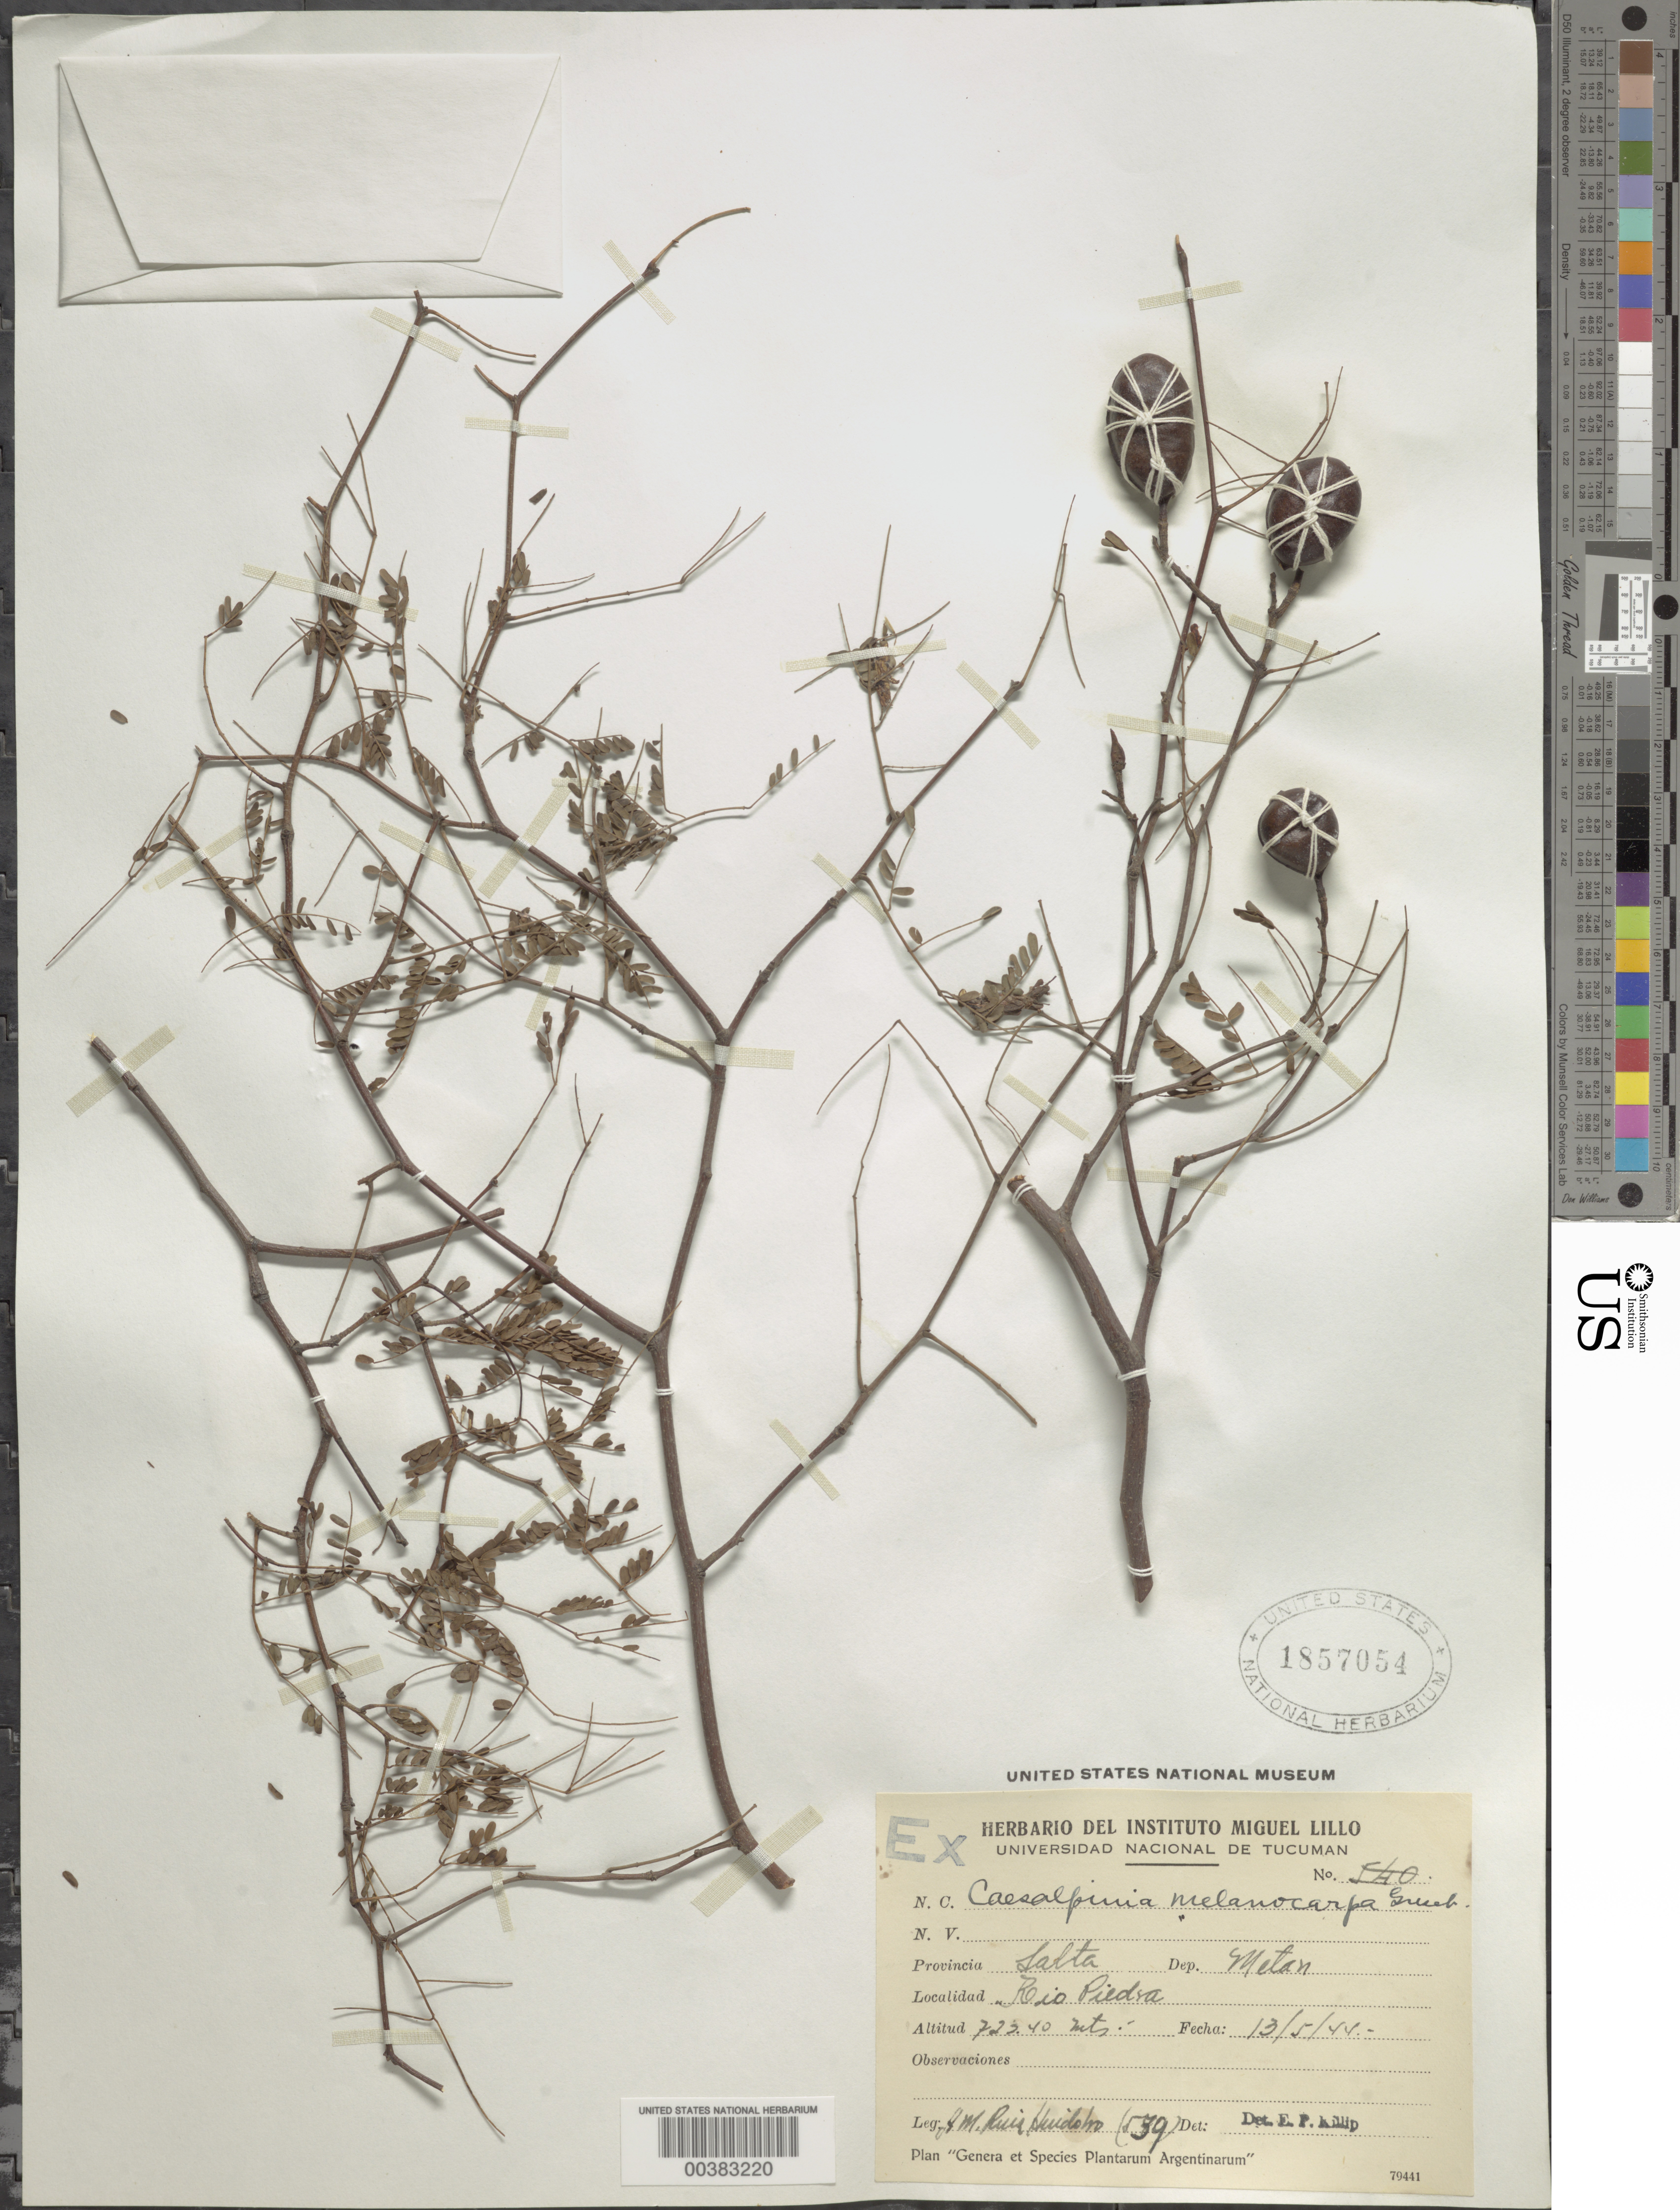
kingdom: Plantae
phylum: Tracheophyta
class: Magnoliopsida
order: Fabales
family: Fabaceae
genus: Libidibia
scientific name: Libidibia paraguariensis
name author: (Parodi) G.P. Lewis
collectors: J. M. Ruiz Huidobo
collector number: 539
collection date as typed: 13 May 1944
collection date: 1944-05-13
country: Argentina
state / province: Salta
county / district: Metán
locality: Rio Piedra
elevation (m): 724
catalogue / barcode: US 1857054